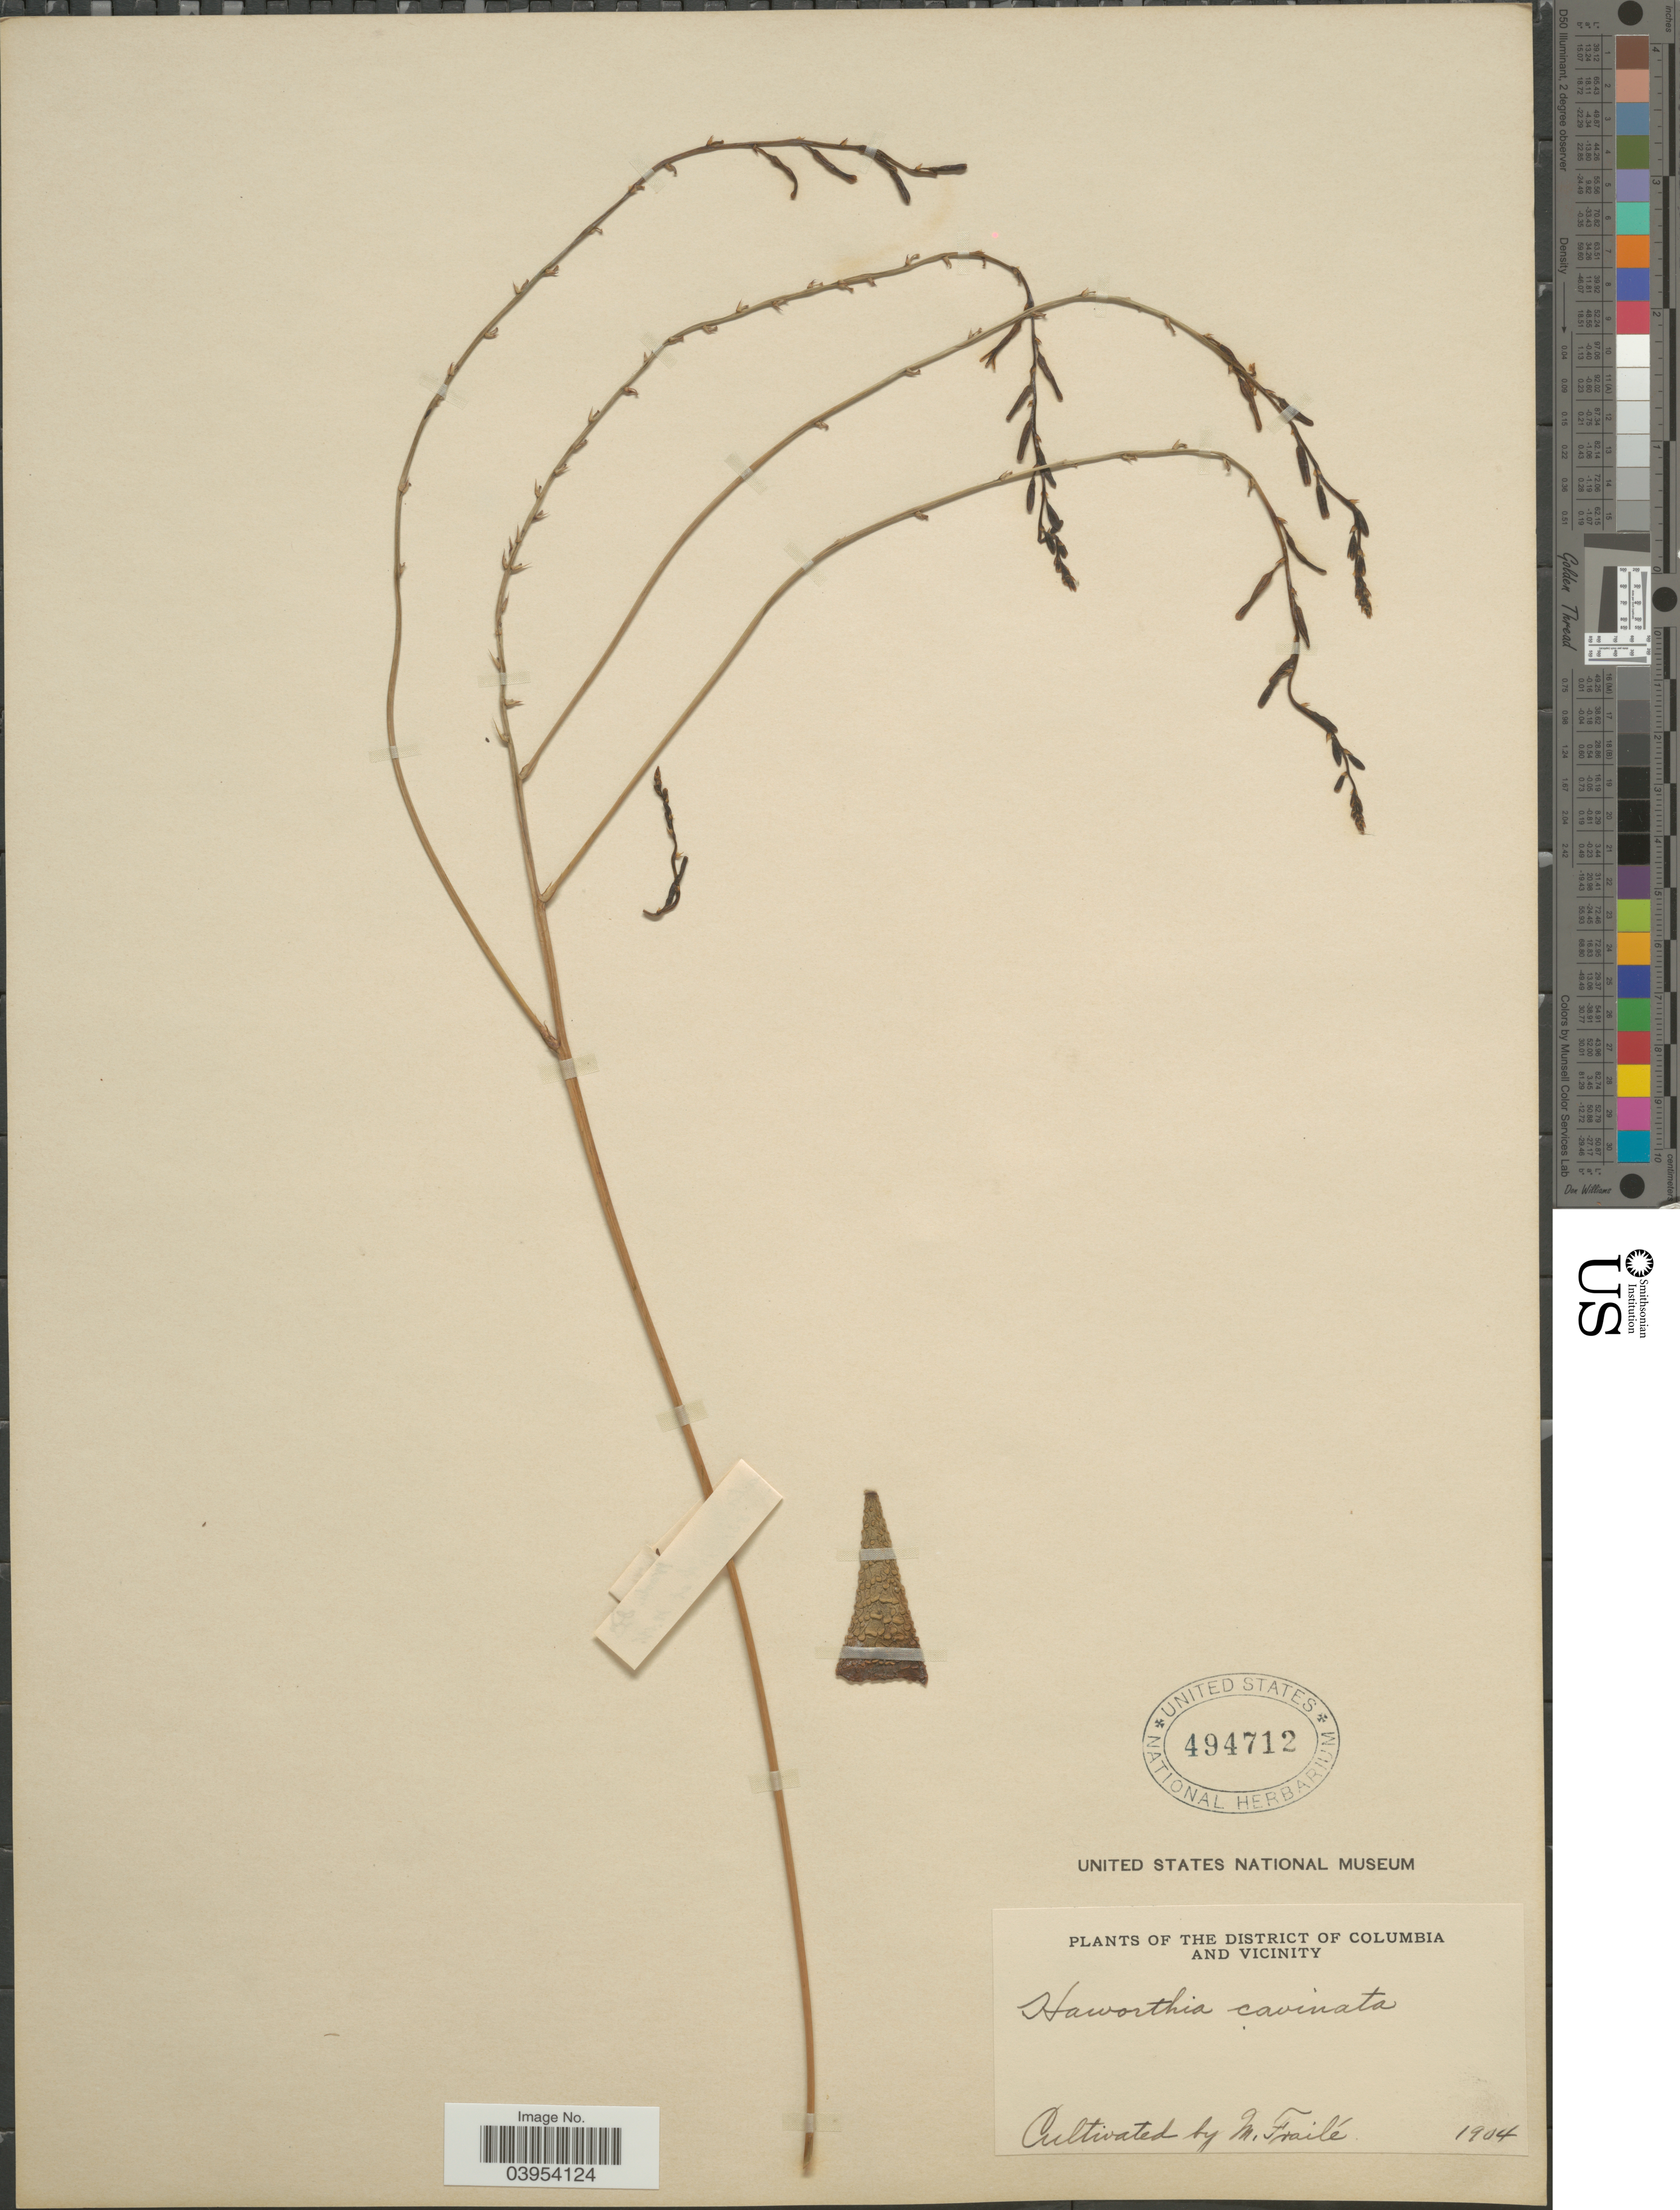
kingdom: Plantae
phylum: Tracheophyta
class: Liliopsida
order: Asparagales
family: Asphodelaceae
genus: Haworthia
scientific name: Haworthia carinata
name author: Resende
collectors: M. Fraile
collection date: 1904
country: United States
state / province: District of Columbia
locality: And vicinity.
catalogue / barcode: US 494712